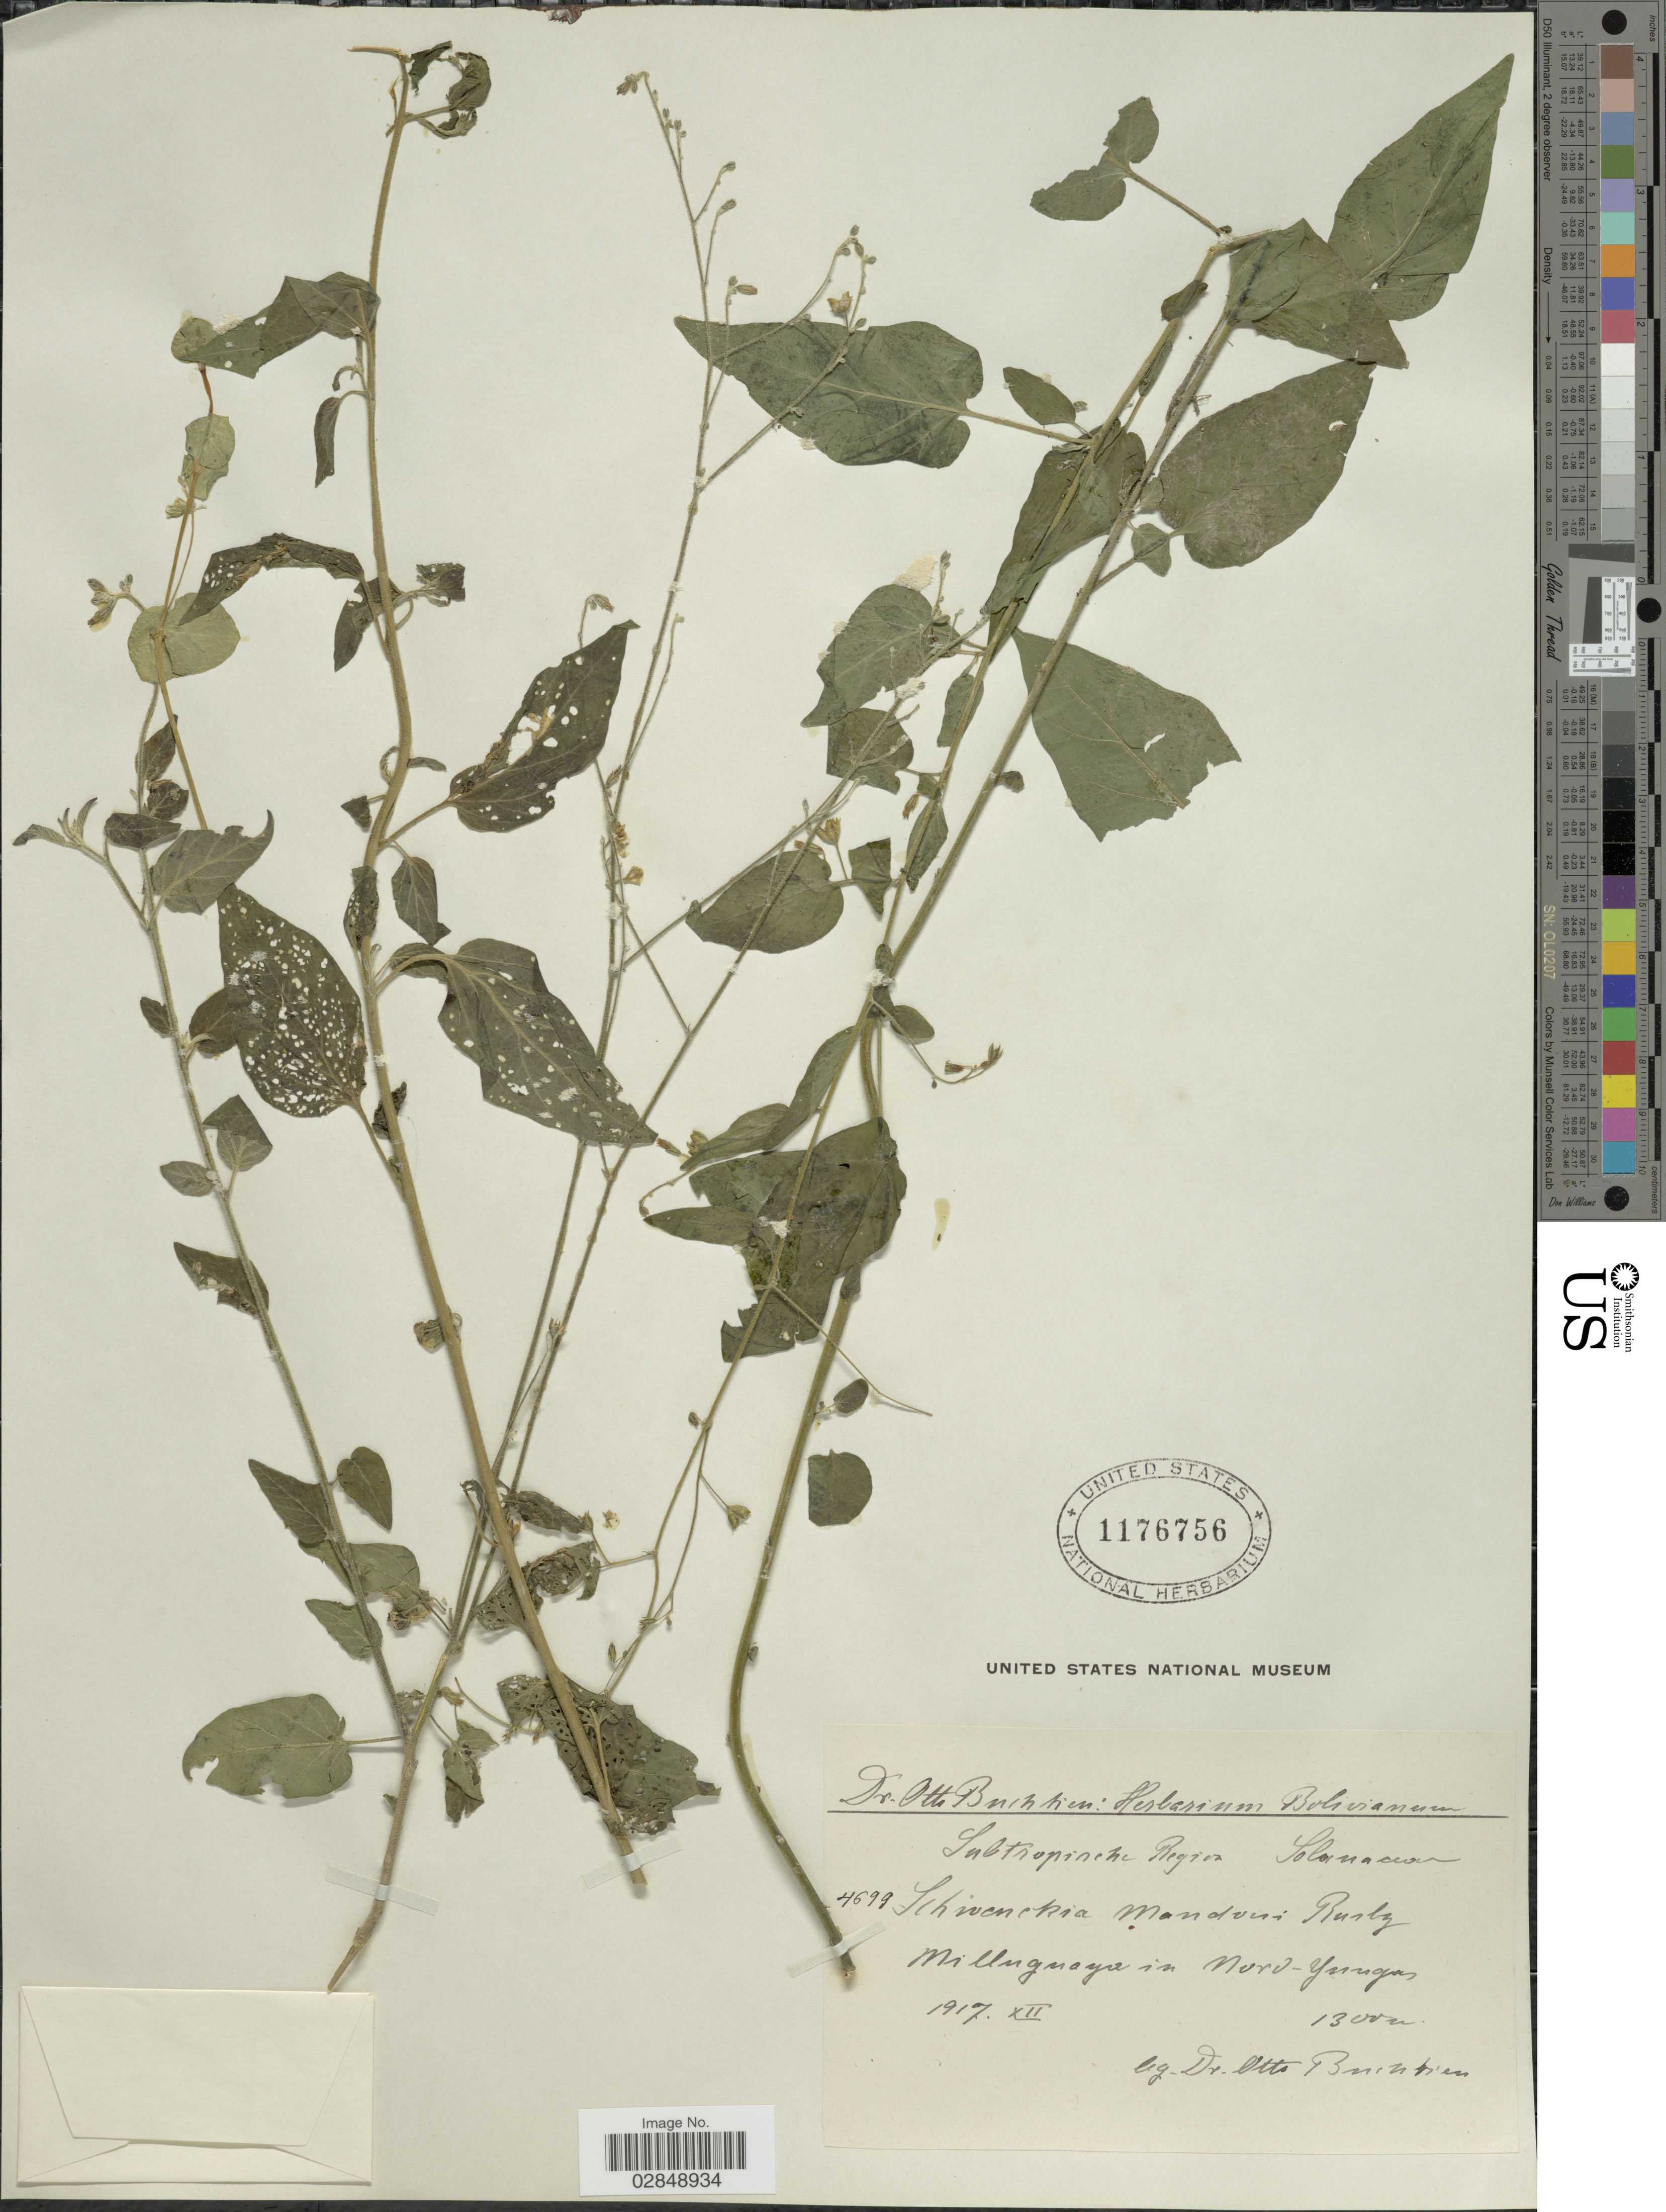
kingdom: Plantae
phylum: Tracheophyta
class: Magnoliopsida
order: Solanales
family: Solanaceae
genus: Protoschwenkia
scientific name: Protoschwenkia sp.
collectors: O. Buchtien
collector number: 4699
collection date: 1917-12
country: Bolivia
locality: Milluguaya in Nord-Yungas.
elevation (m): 1300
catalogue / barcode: US 1176756